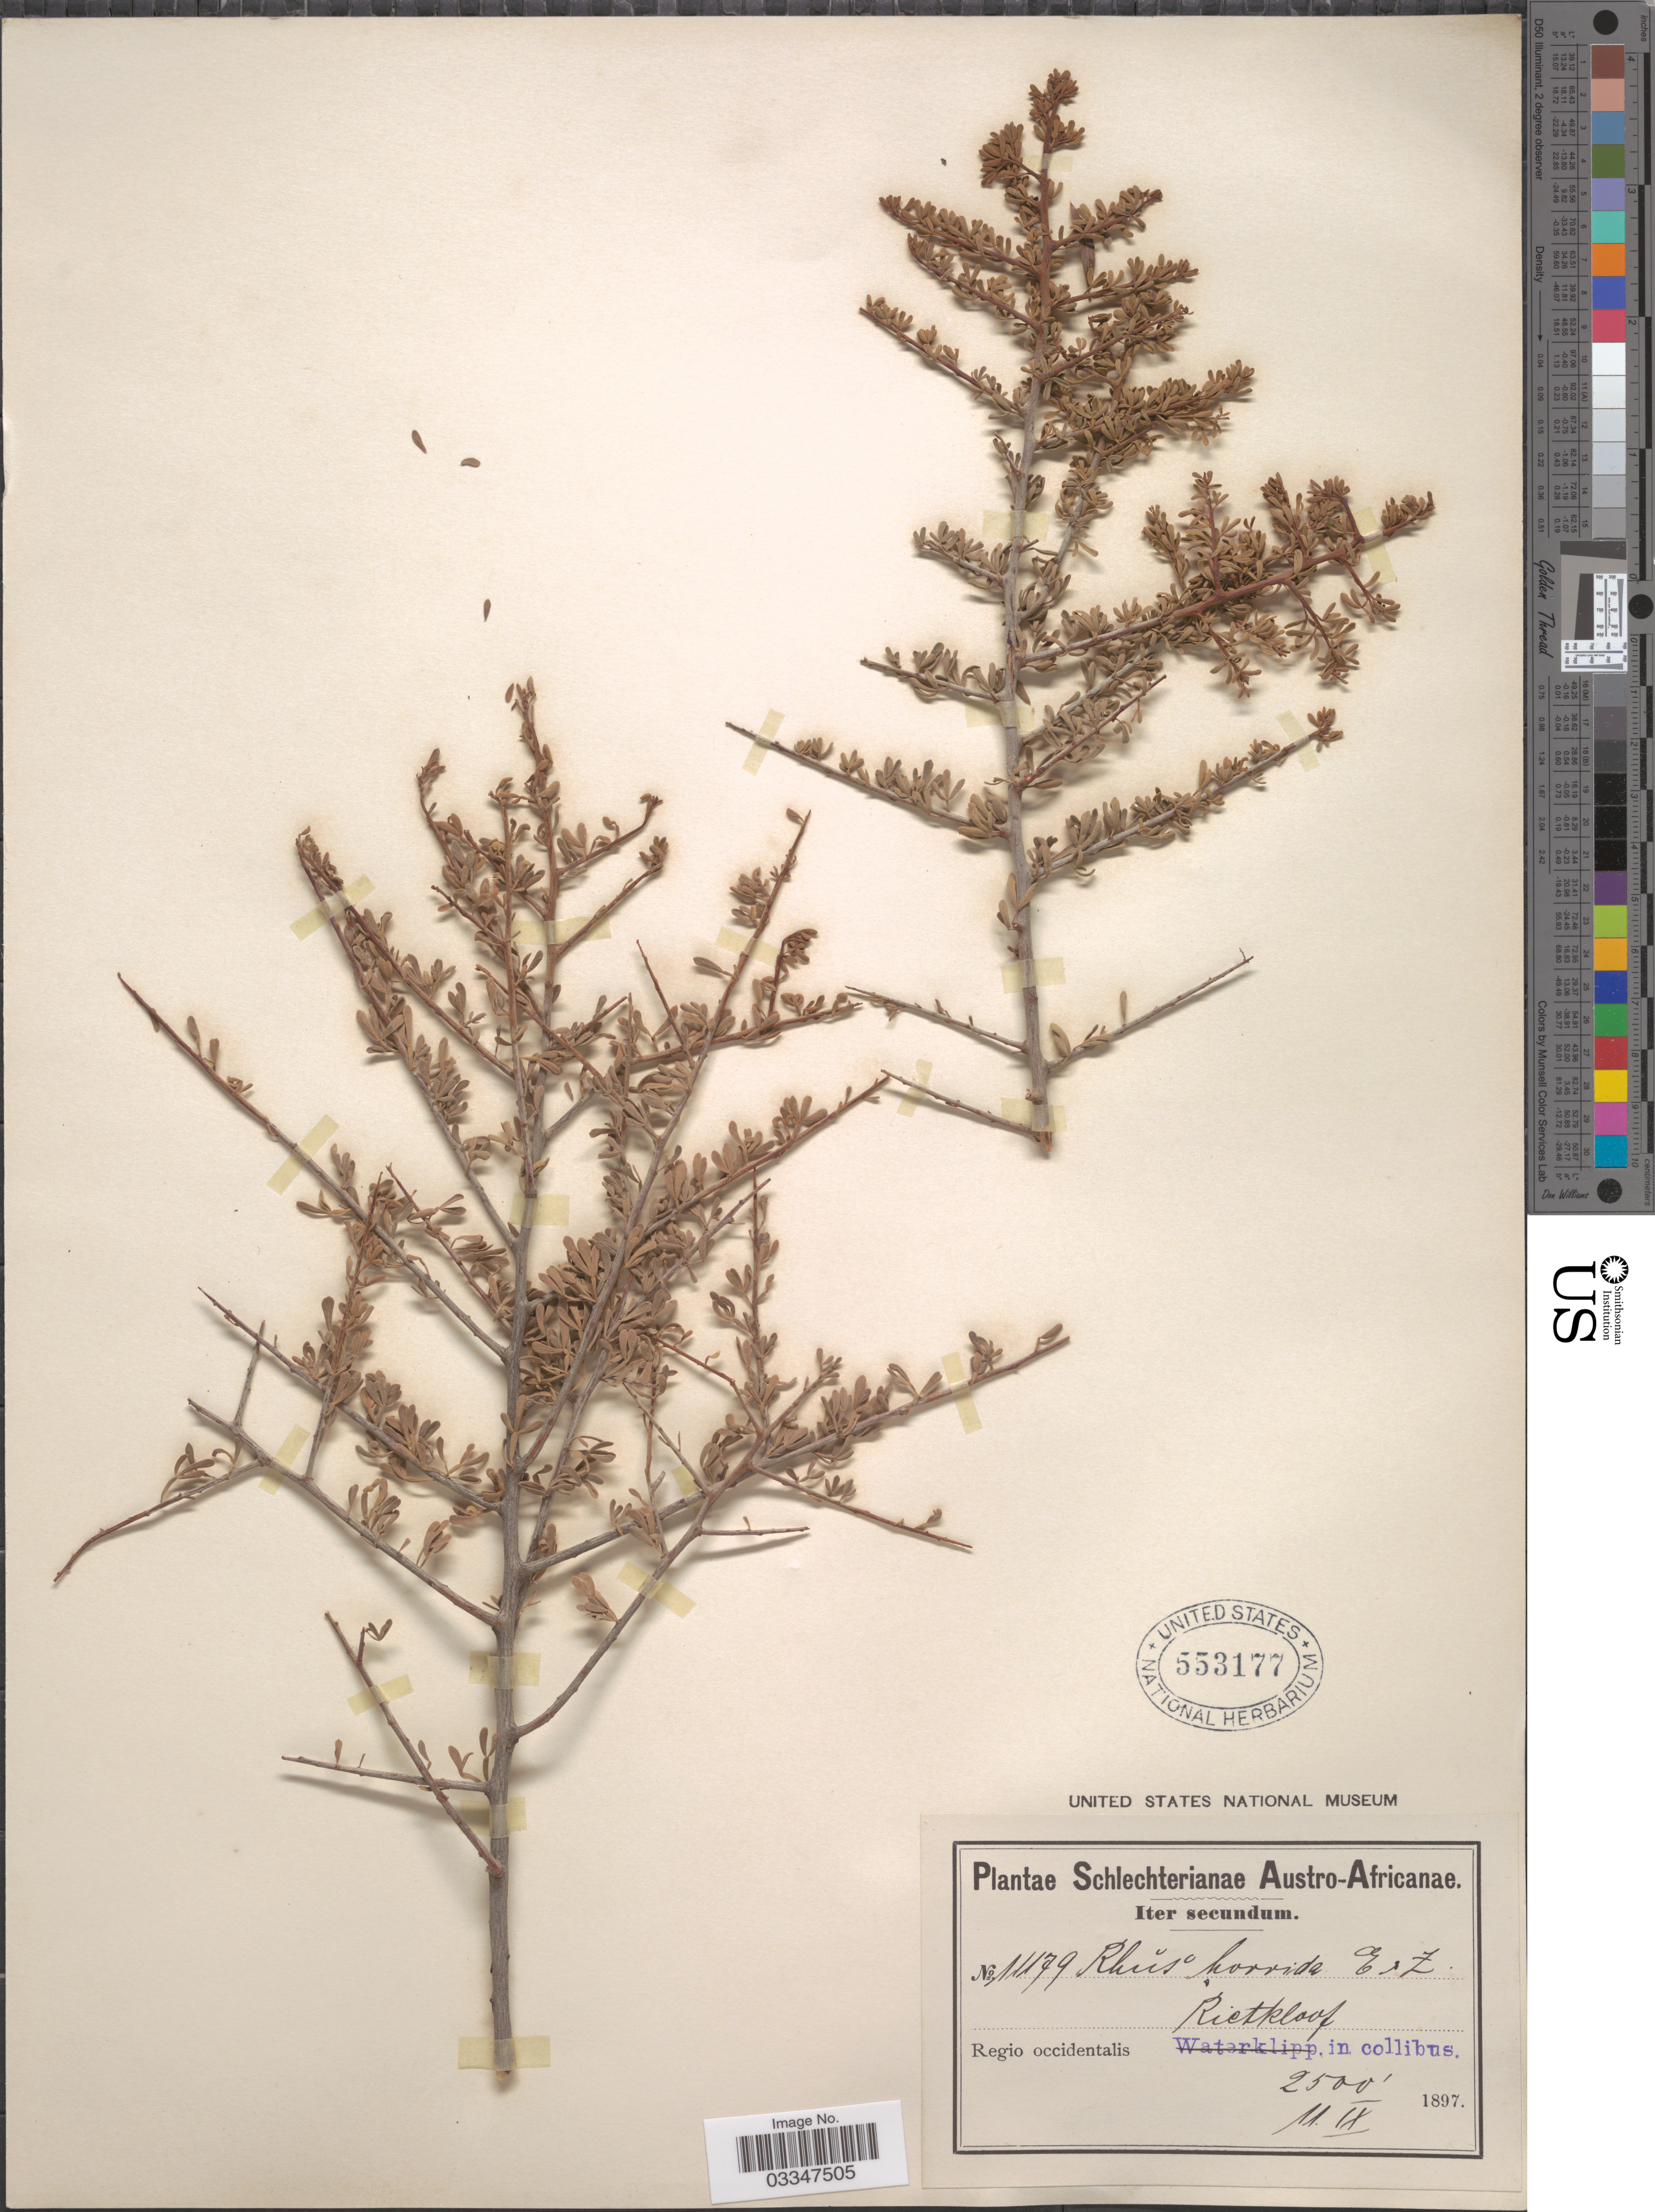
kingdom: Plantae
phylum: Tracheophyta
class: Magnoliopsida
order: Sapindales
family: Anacardiaceae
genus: Rhus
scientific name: Rhus horrida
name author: Eckl. & Zeyh.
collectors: Schlechter, --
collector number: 11179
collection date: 1897-09-11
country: South Africa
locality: Austro-Africanae. Regio occidentali. Rietkloof in collibus.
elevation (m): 762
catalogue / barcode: US 553177